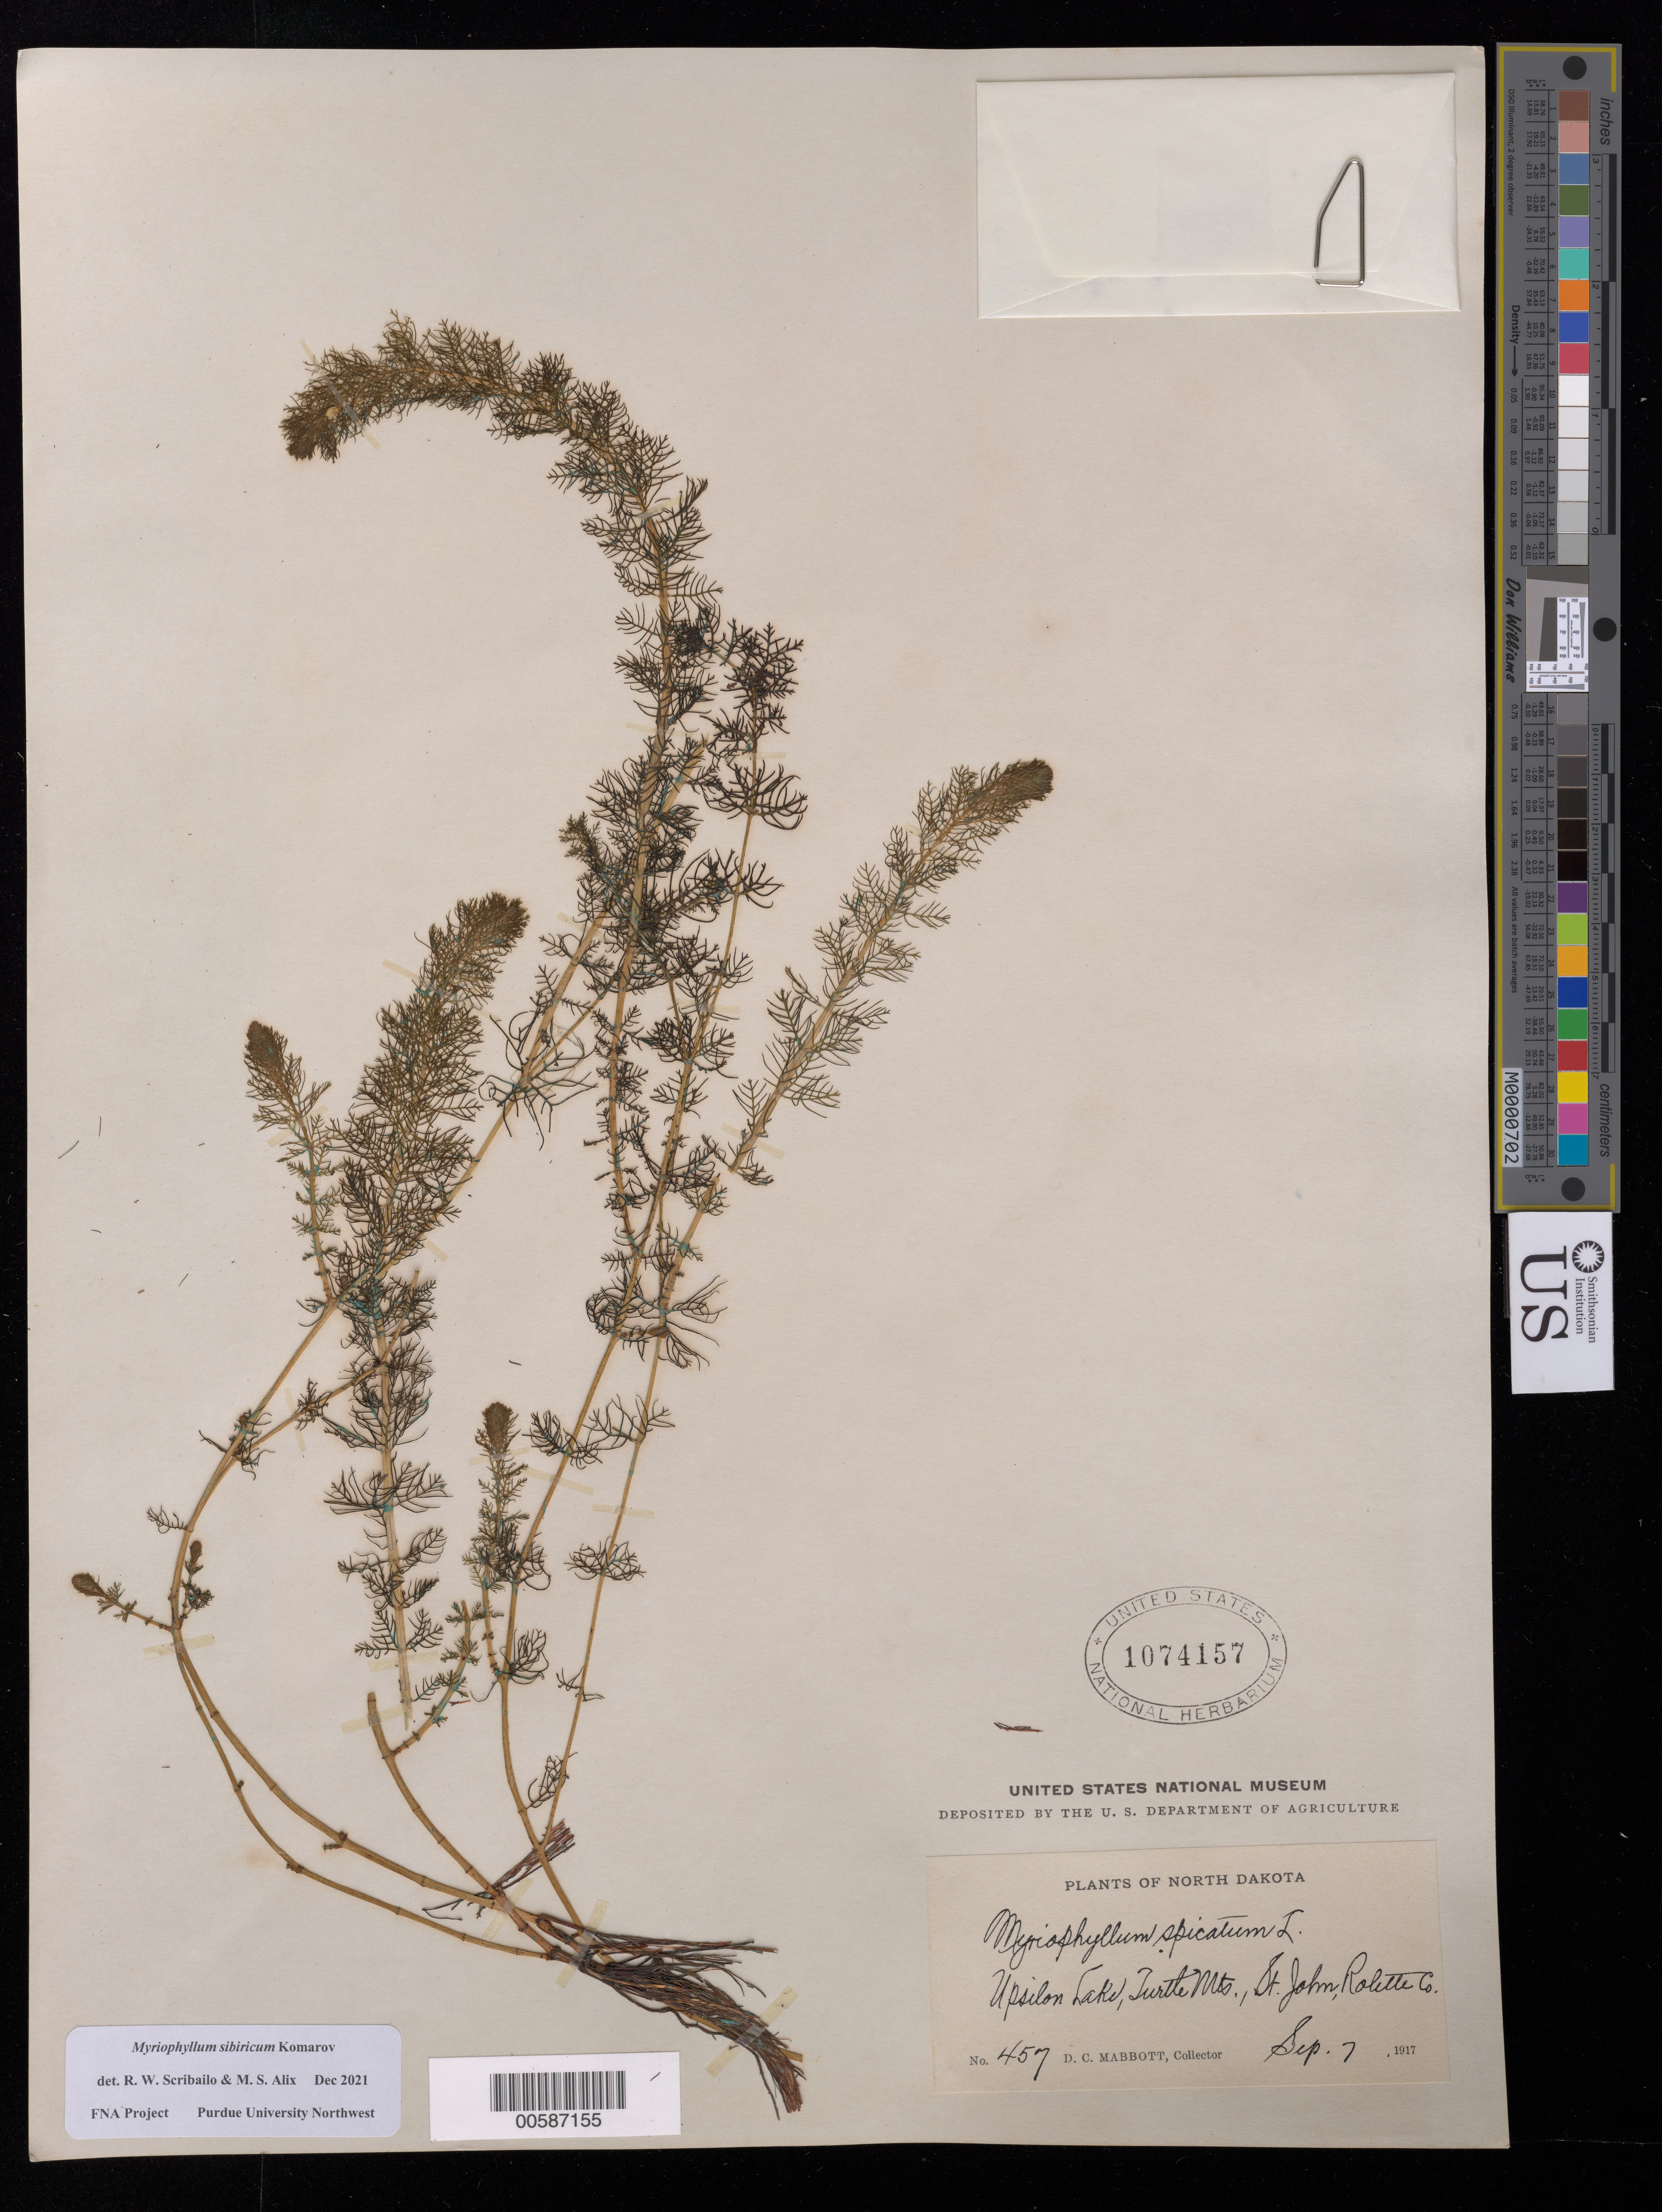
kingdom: Plantae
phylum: Tracheophyta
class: Magnoliopsida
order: Saxifragales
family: Haloragaceae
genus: Myriophyllum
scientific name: Myriophyllum sibiricum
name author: Kom.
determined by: Scribailo, R. W.; Alix, M. S.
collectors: D. Mabbott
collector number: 457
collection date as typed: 07 Sep 1917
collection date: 1917-09-07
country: United States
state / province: North Dakota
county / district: Rolette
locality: Upsilon Lake, Turtle Mts., St. John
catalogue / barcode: US 1074157